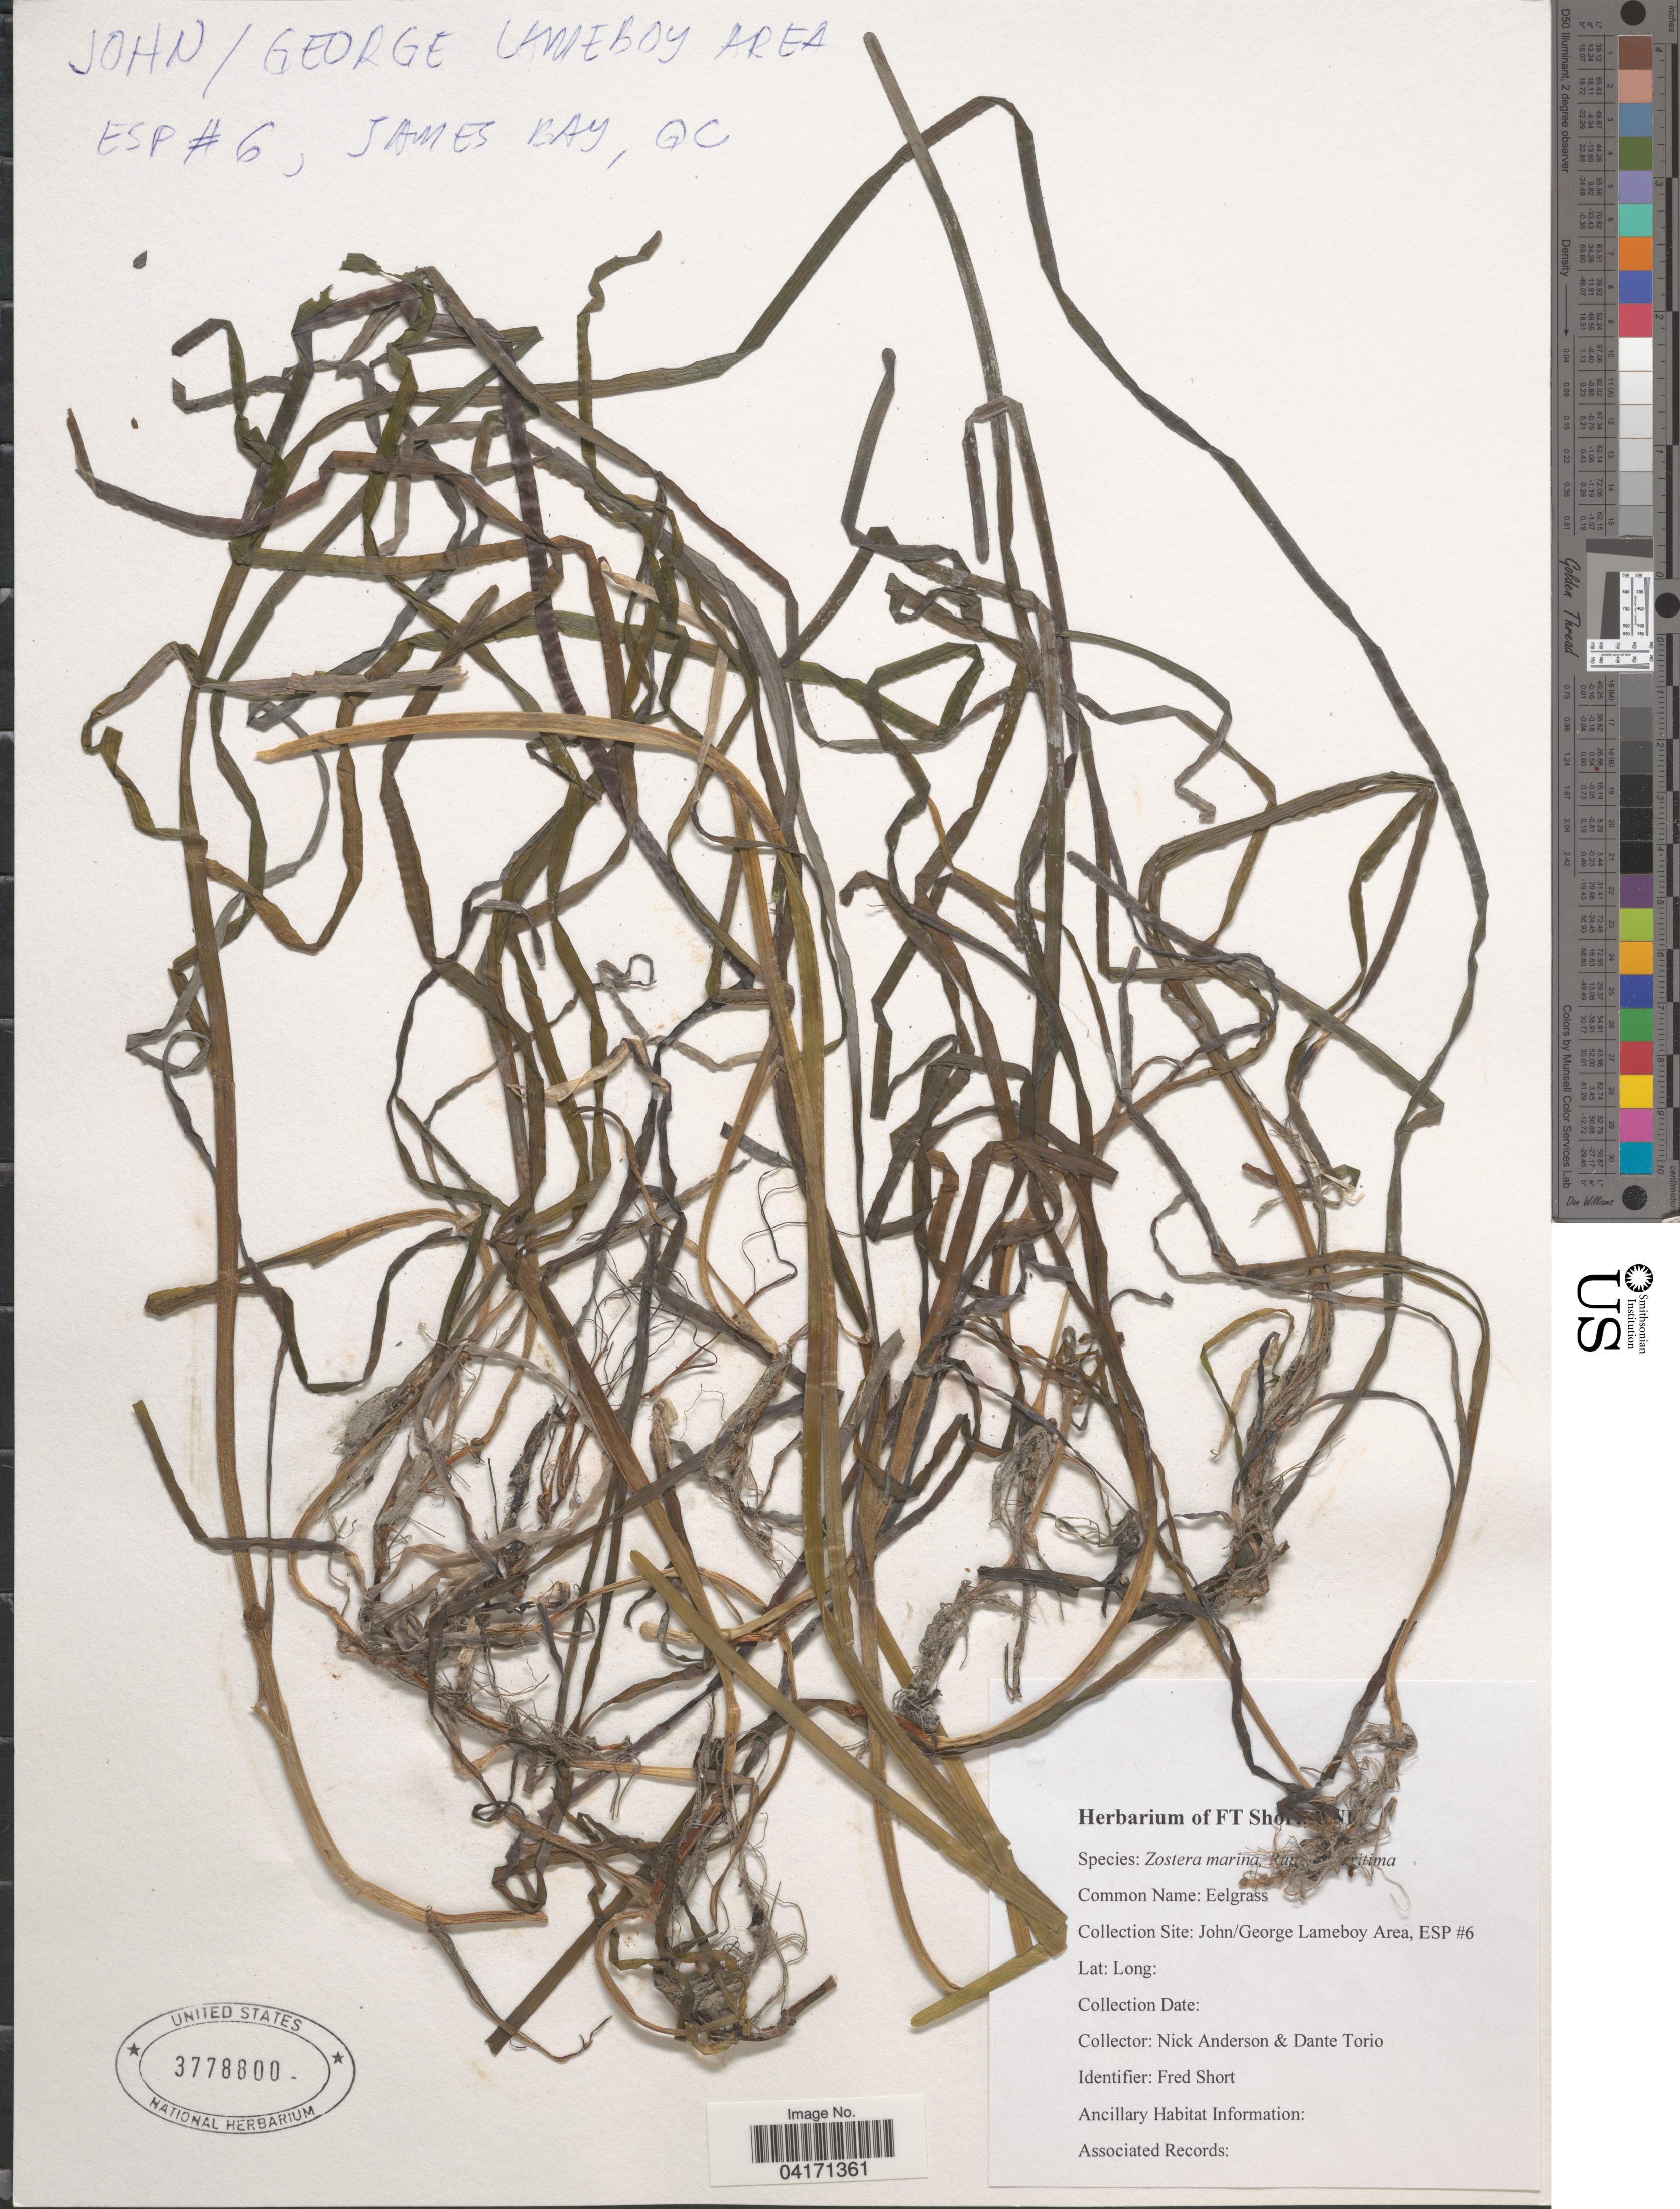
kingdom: Plantae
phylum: Tracheophyta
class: Liliopsida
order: Alismatales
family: Zosteraceae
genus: Zostera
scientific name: Zostera marina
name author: L.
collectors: N. Anderson & D. Torio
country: Canada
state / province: Quebec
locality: John/George Lameboy Area, ESP #6.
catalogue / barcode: US 3778800